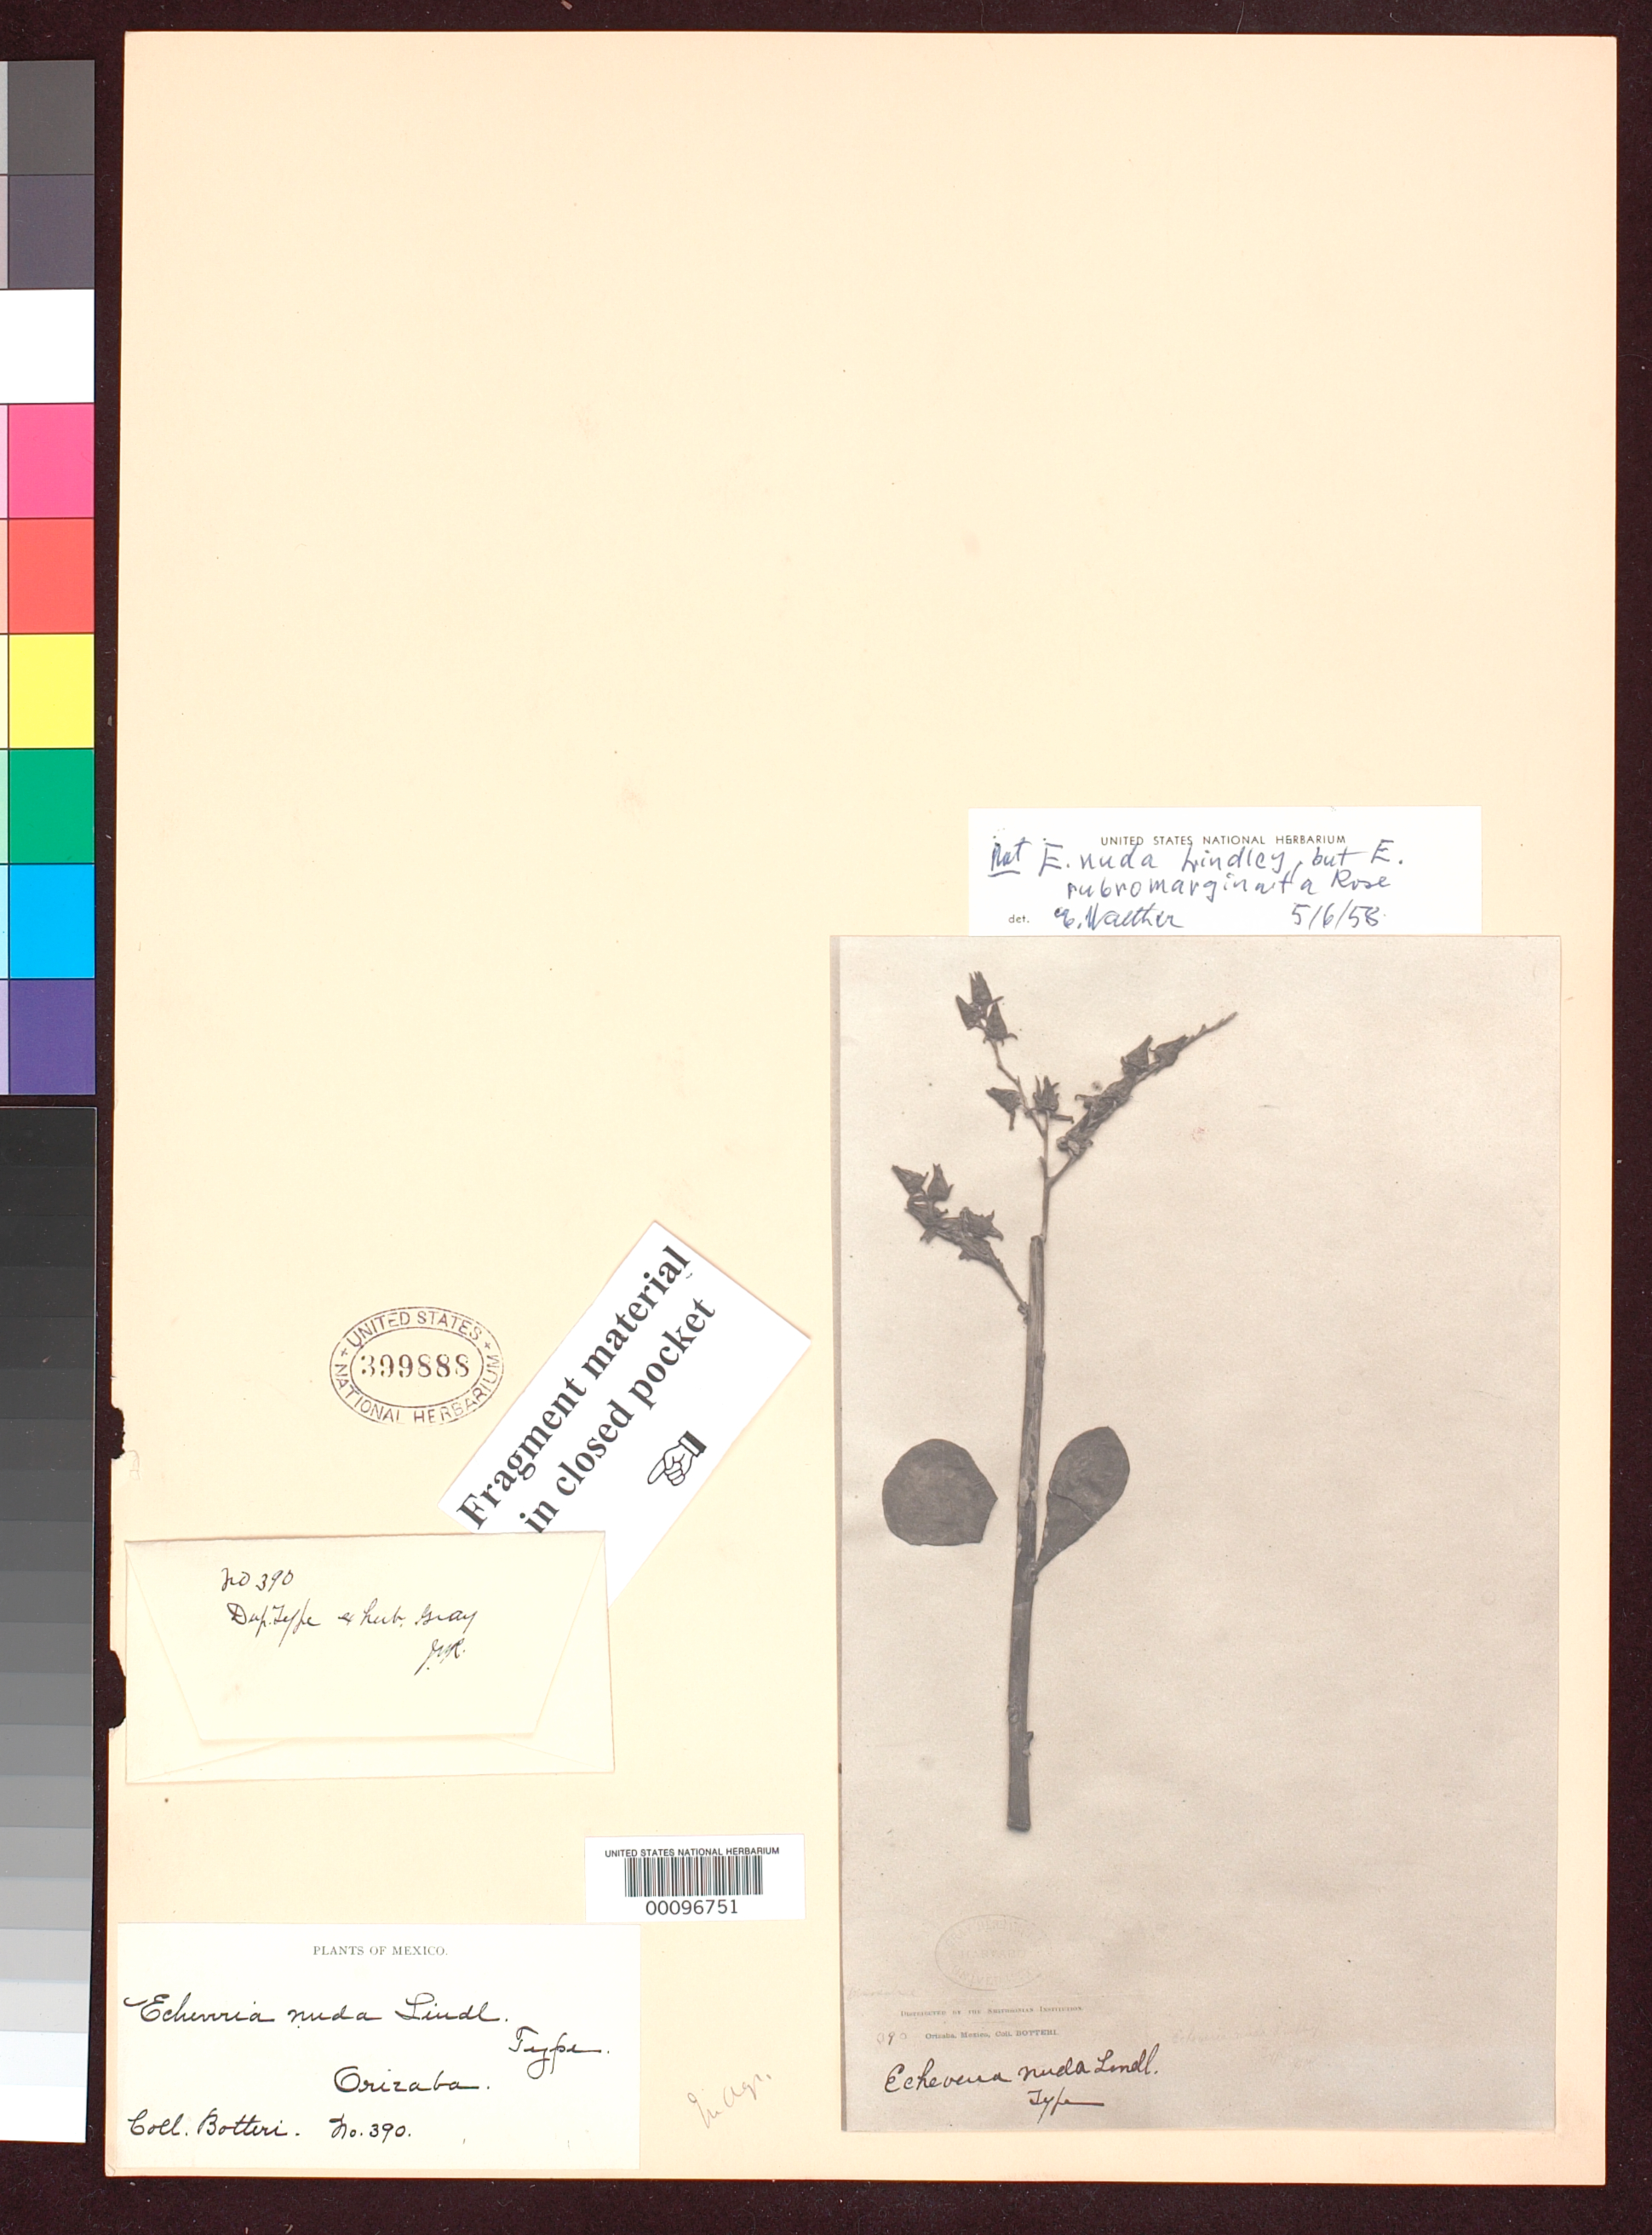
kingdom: Plantae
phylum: Tracheophyta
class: Magnoliopsida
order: Saxifragales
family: Crassulaceae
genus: Echeveria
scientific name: Echeveria nuda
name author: Baker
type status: Type Material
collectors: M. Botteri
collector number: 390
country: Mexico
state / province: Veracruz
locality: Orizaba.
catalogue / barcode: US 399888